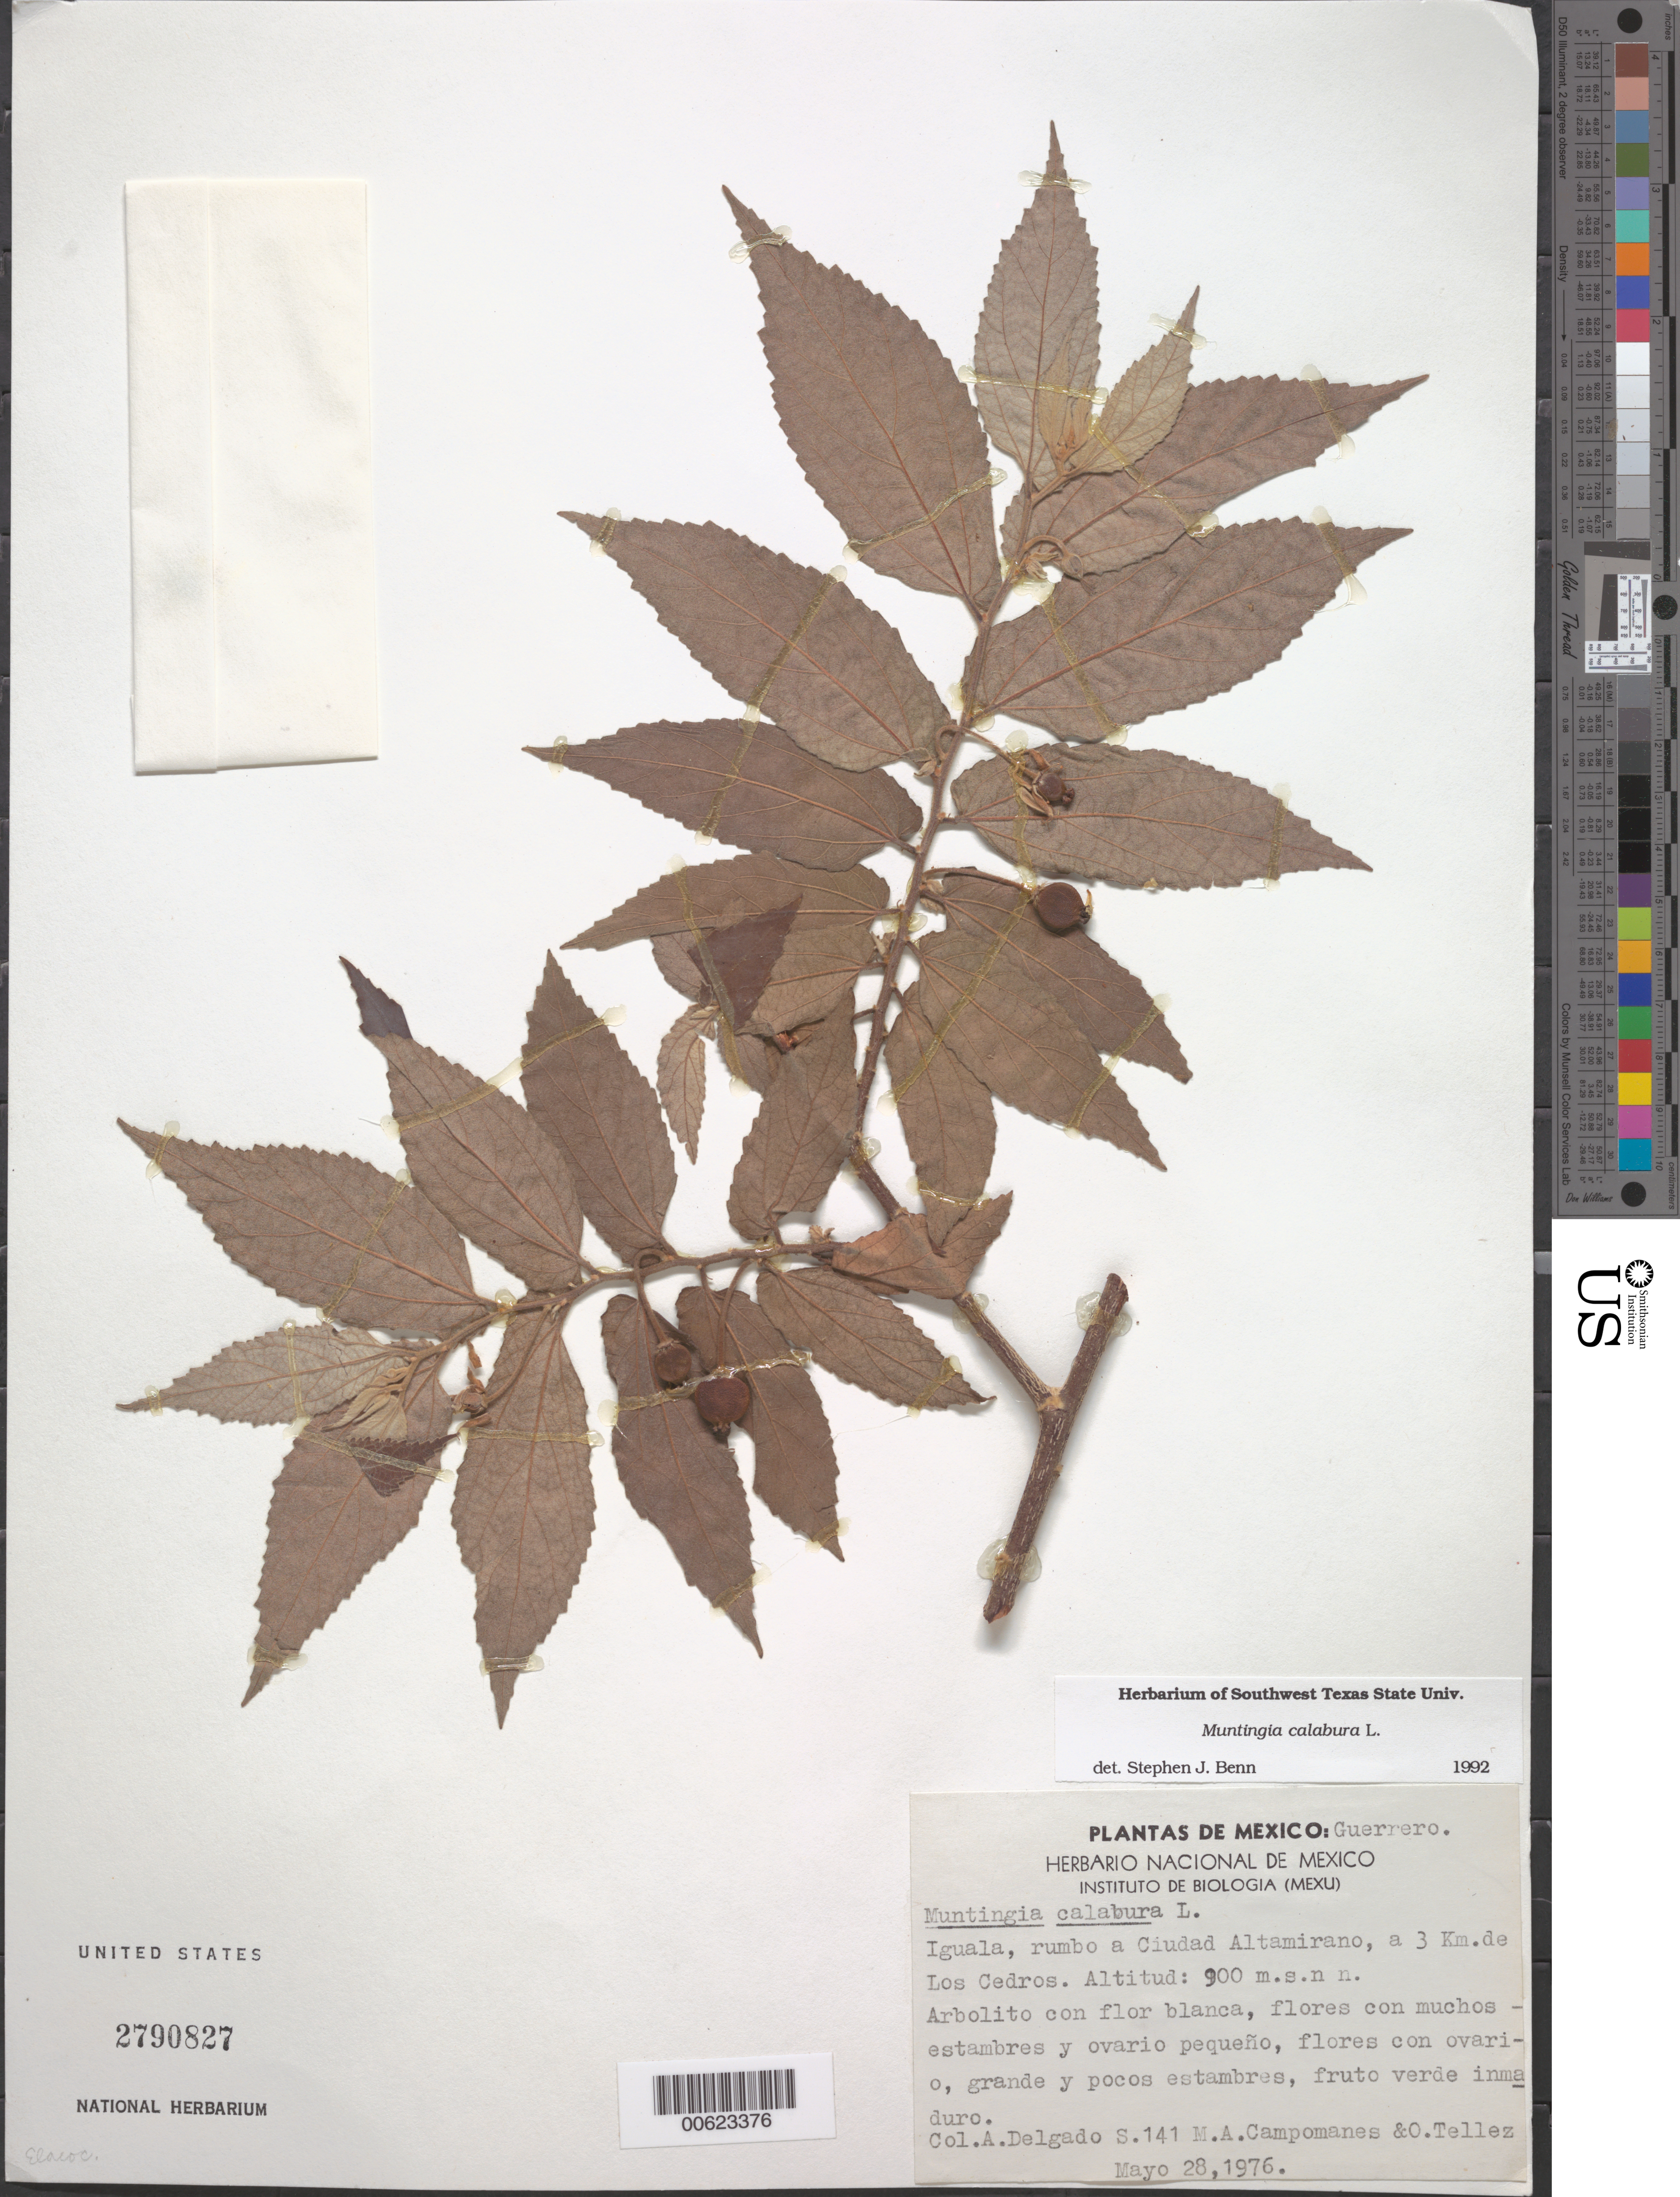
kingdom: Plantae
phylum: Tracheophyta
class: Magnoliopsida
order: Malvales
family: Muntingiaceae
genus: Muntingia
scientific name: Muntingia calabura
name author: L.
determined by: Benn, S. J.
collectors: A. Delgado S., M. Campomanes & O. Téllez V.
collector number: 141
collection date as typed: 28 May 1976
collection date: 1976-05-28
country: Mexico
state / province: Guerrero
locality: Iguala, rumbo a Ciudad Altamirano, a 3 km de Los Cedros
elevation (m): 900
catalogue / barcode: US 2790827